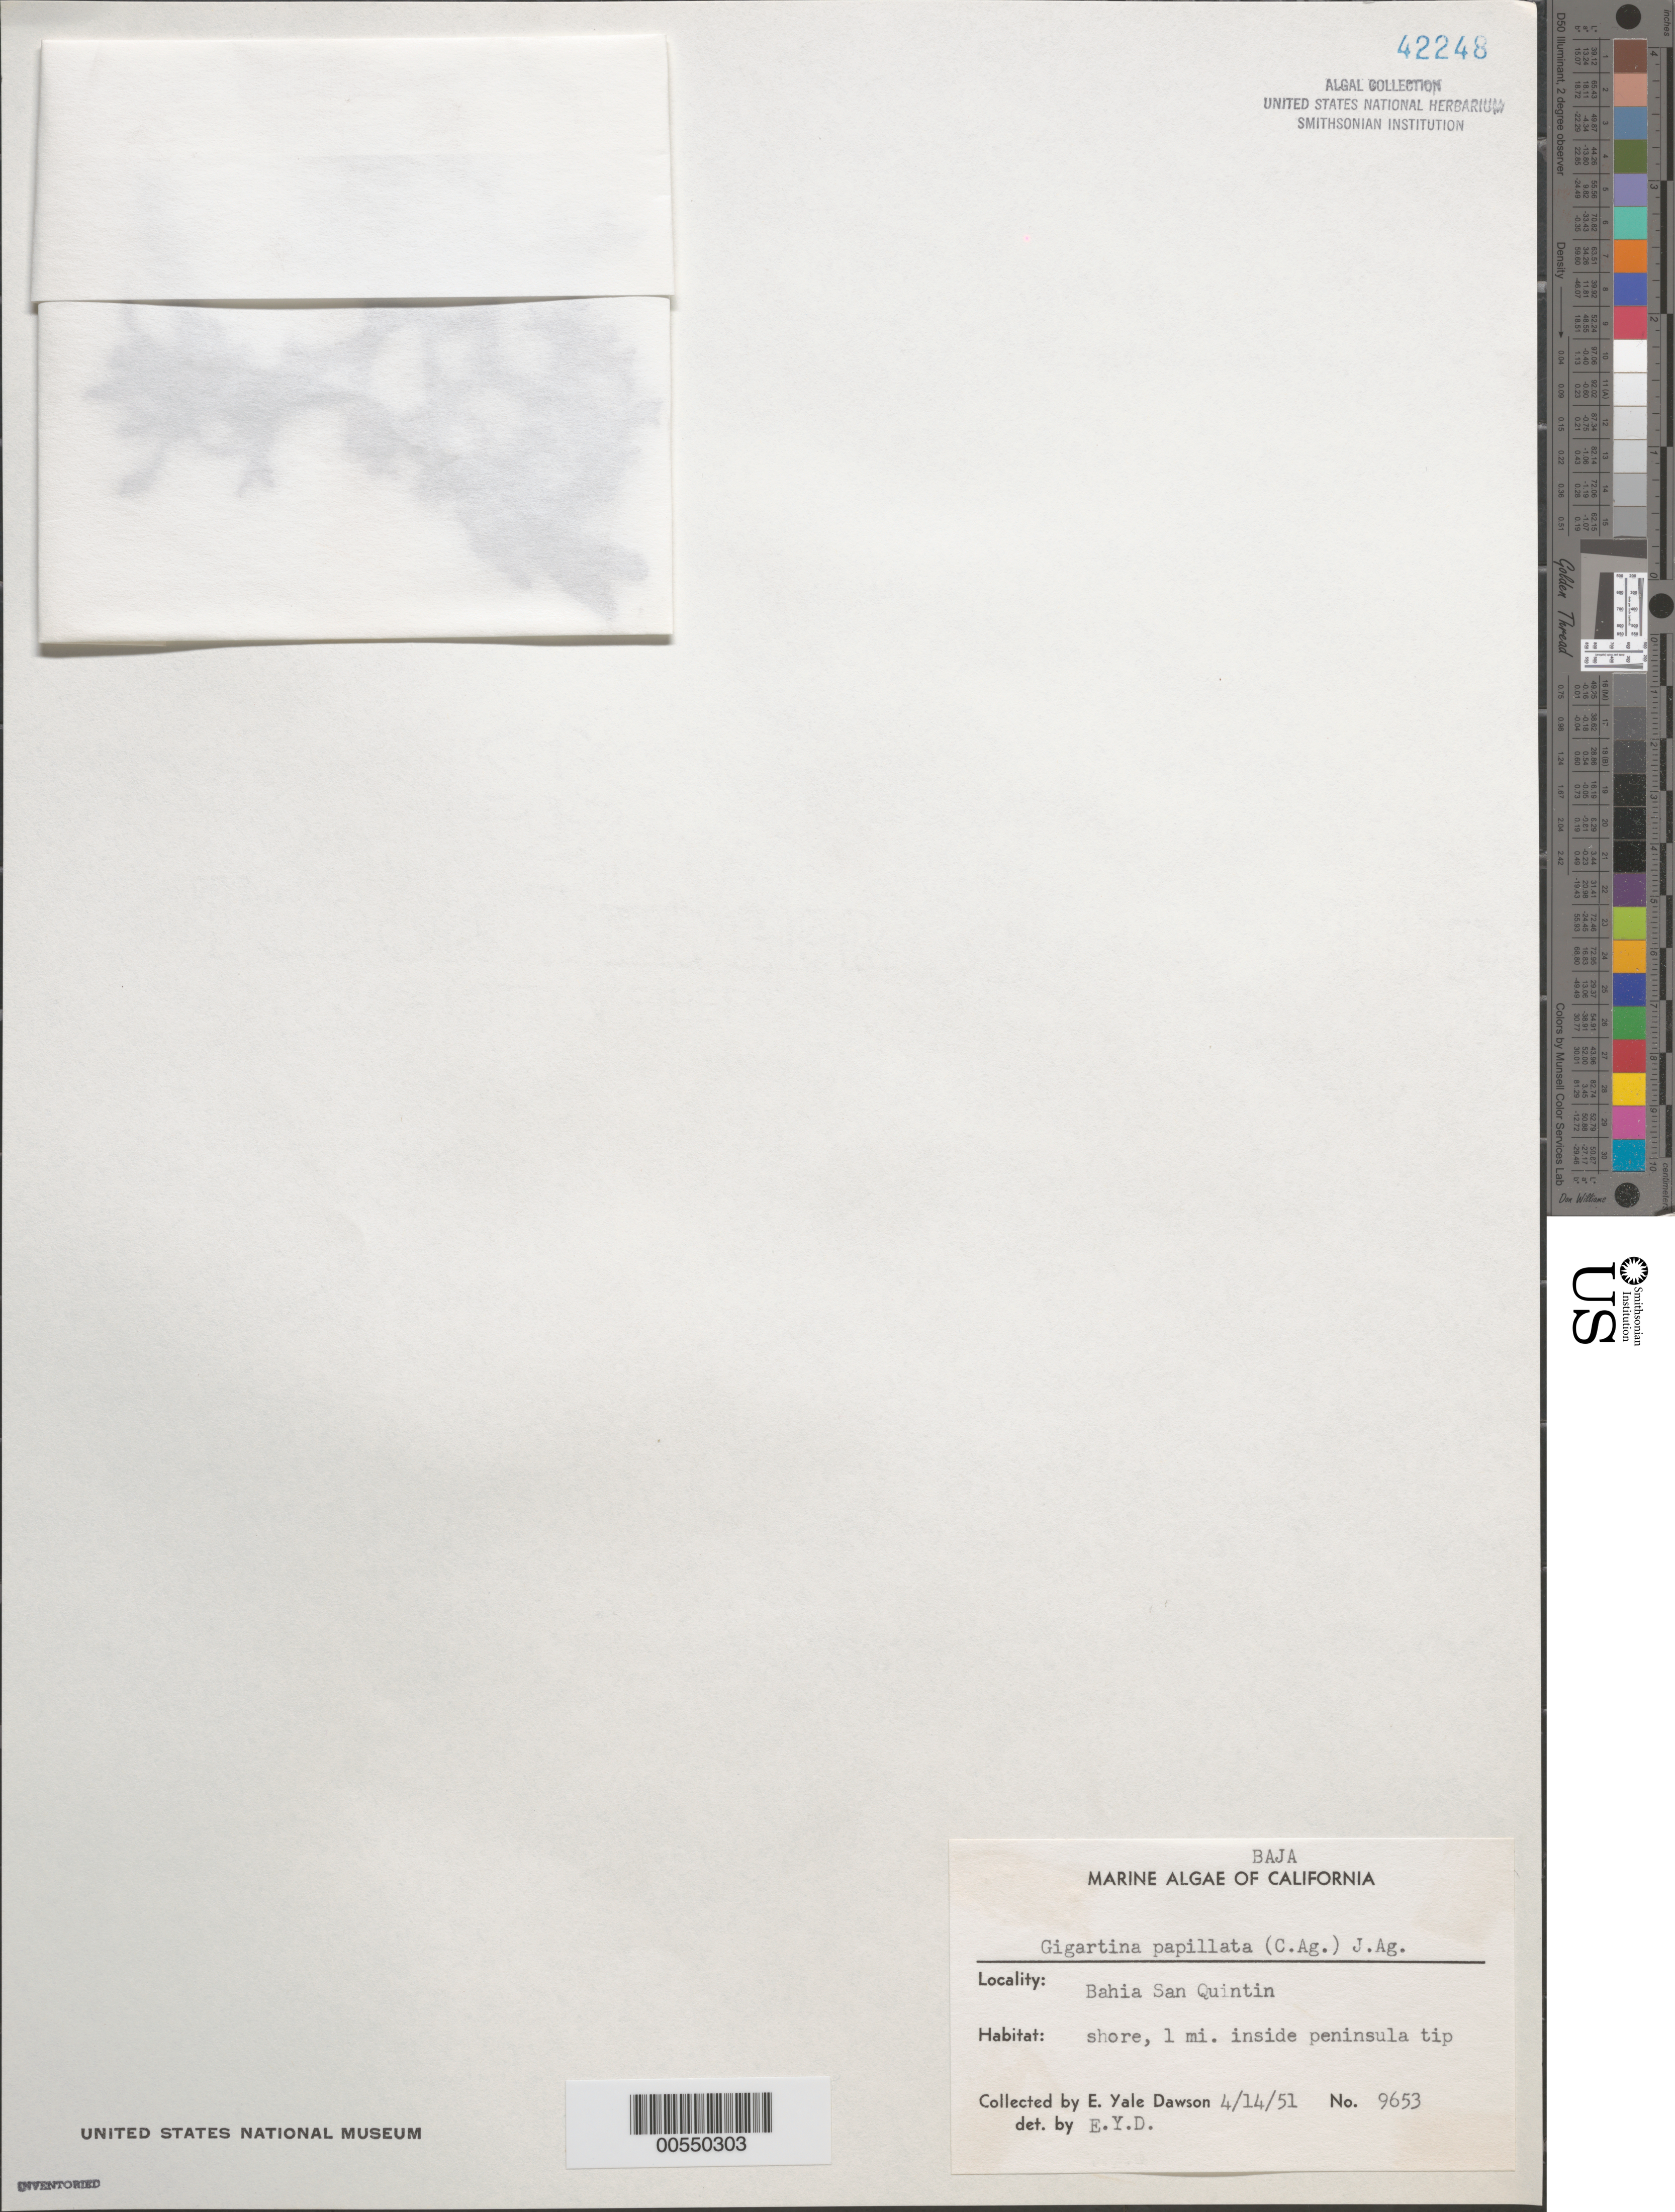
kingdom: Plantae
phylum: Rhodophyta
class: Florideophyceae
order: Gigartinales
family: Phyllophoraceae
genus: Mastocarpus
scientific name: Mastocarpus papillatus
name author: (C. Agardh) Kütz.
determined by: Algae name updating Project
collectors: E. Y. Dawson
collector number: EYD 9653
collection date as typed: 14 Apr 1951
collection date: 1951-04-14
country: Mexico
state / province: Baja California Norte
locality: Bahia San Quintin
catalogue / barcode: US 42248